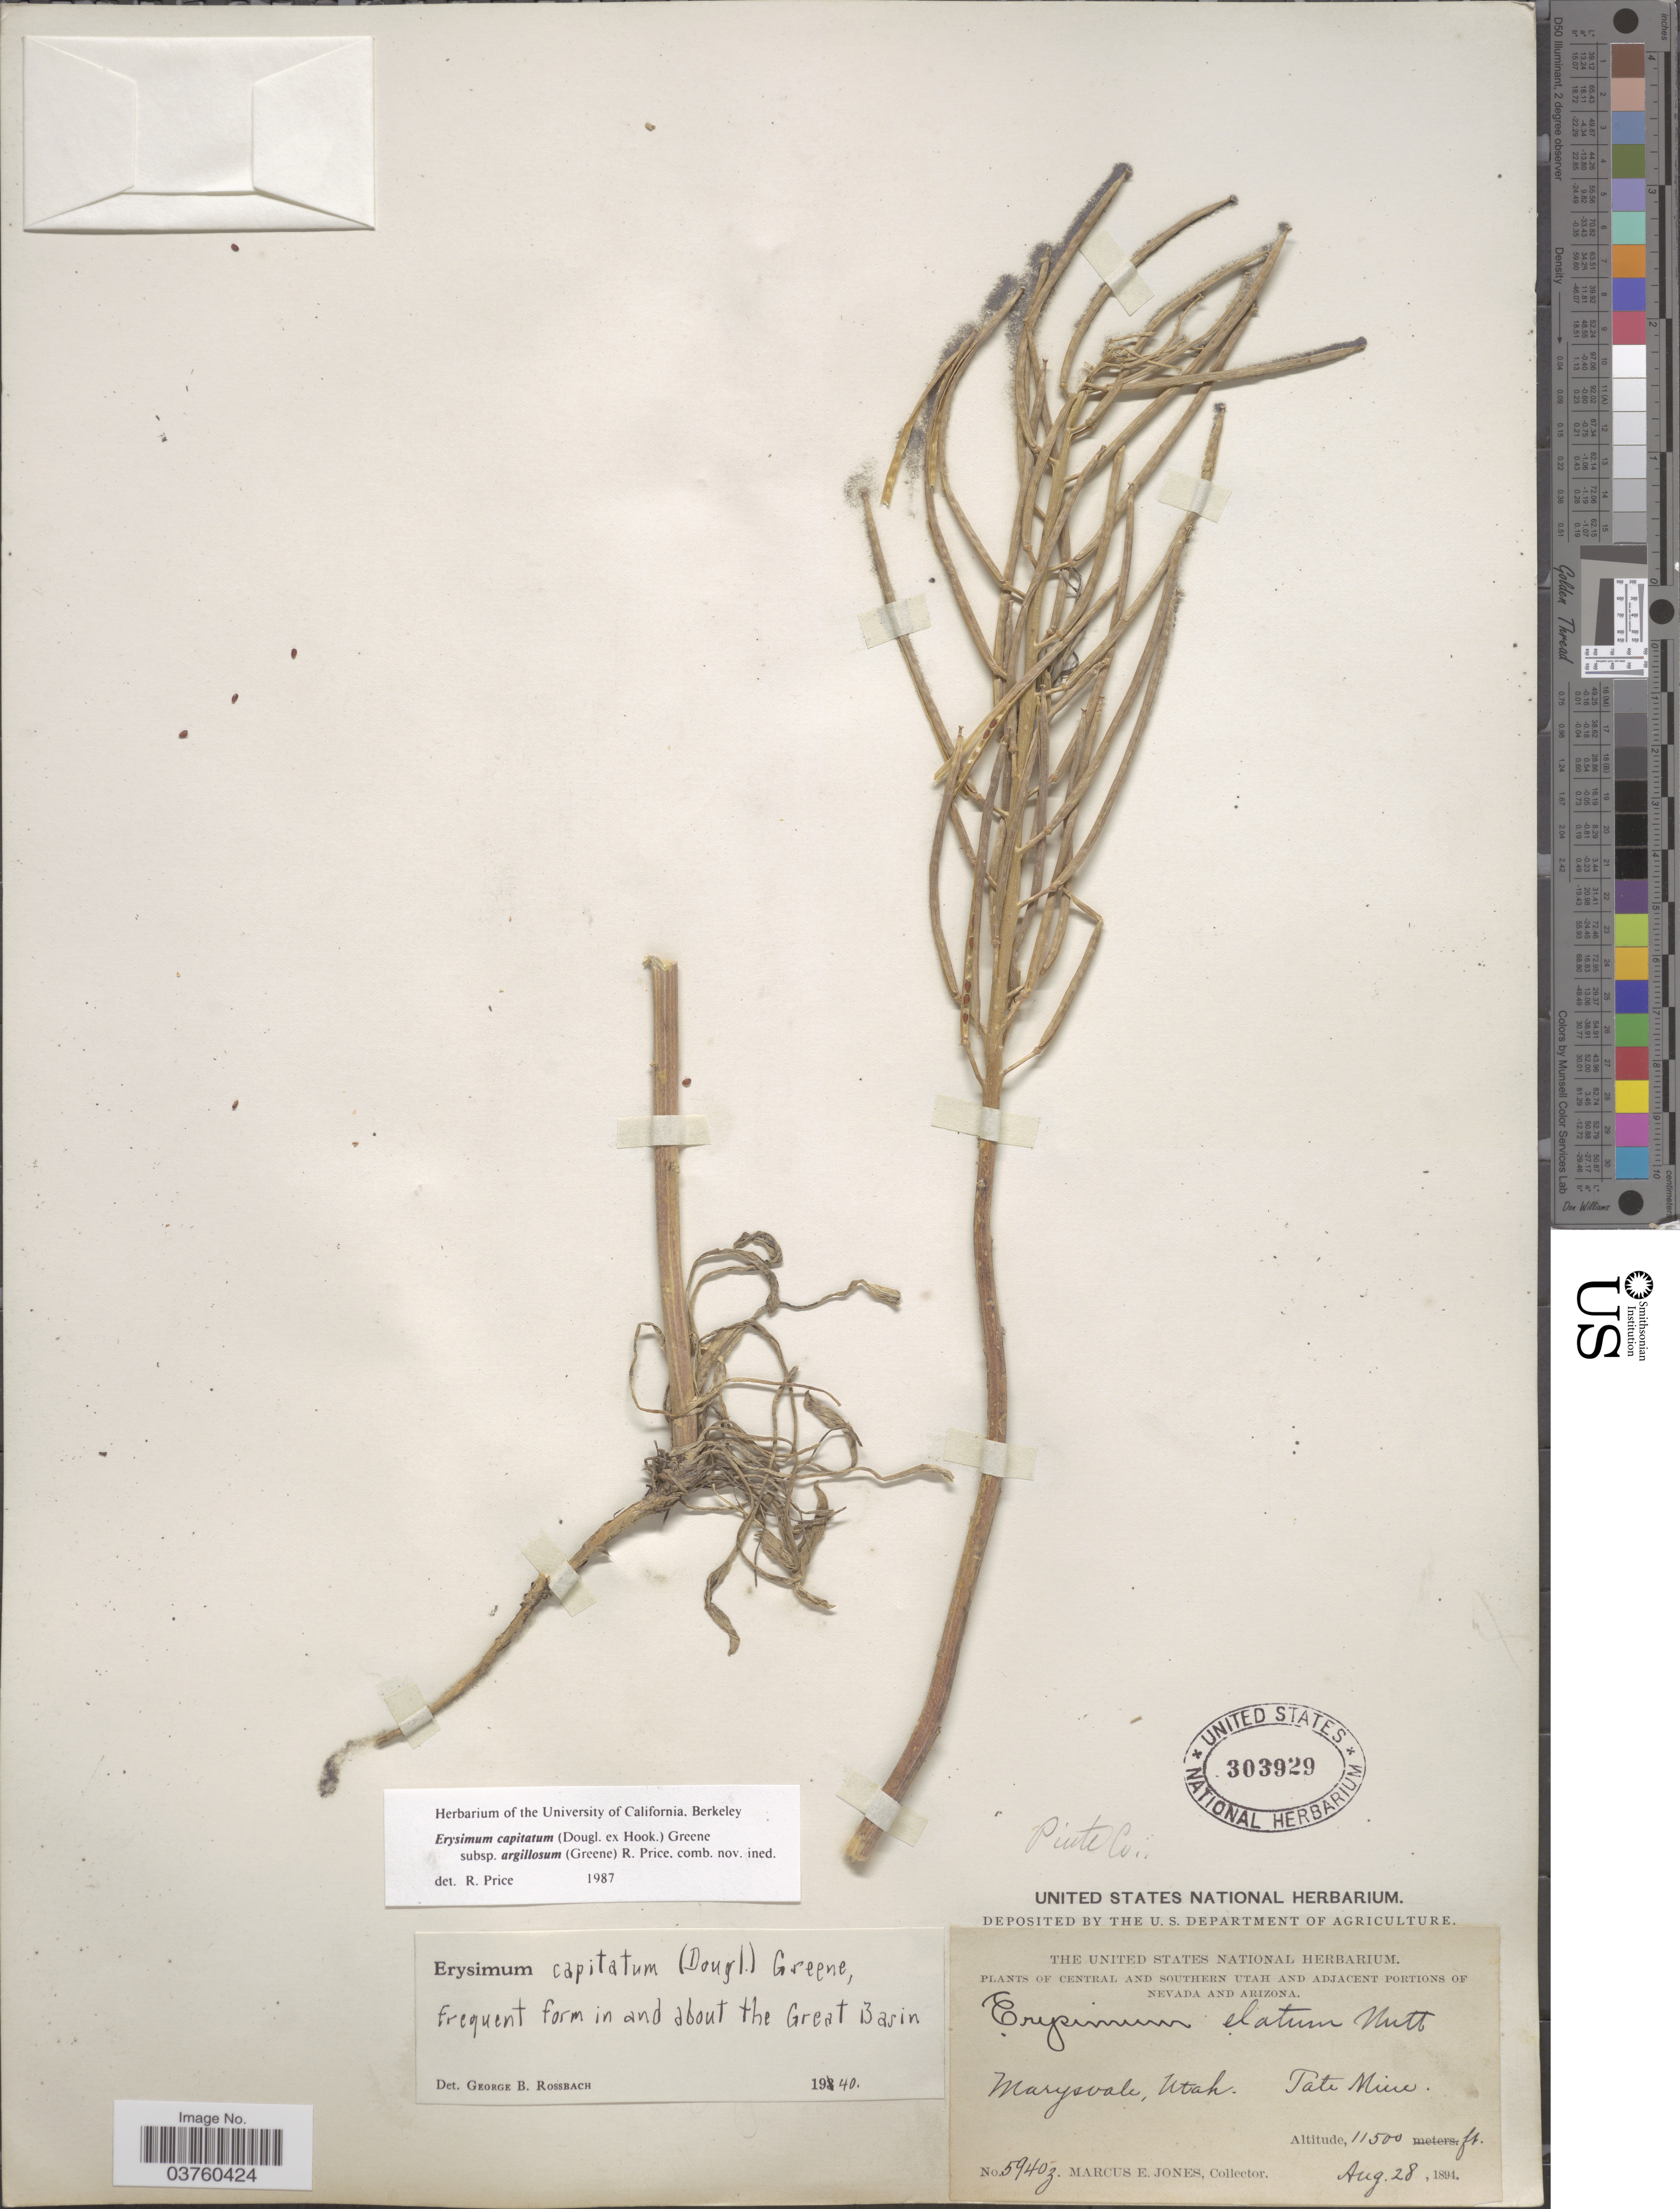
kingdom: Plantae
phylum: Tracheophyta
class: Magnoliopsida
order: Brassicales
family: Brassicaceae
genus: Erysimum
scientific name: Erysimum capitatum subsp. argillosum (Greene) R.A. Price comb. nov. ined.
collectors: M. E. Jones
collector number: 5940z*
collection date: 1894-08-28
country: United States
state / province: Utah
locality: Piute Co. Central and Southern Utah. Marysvale. Tate Mine.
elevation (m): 3505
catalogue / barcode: US 303929